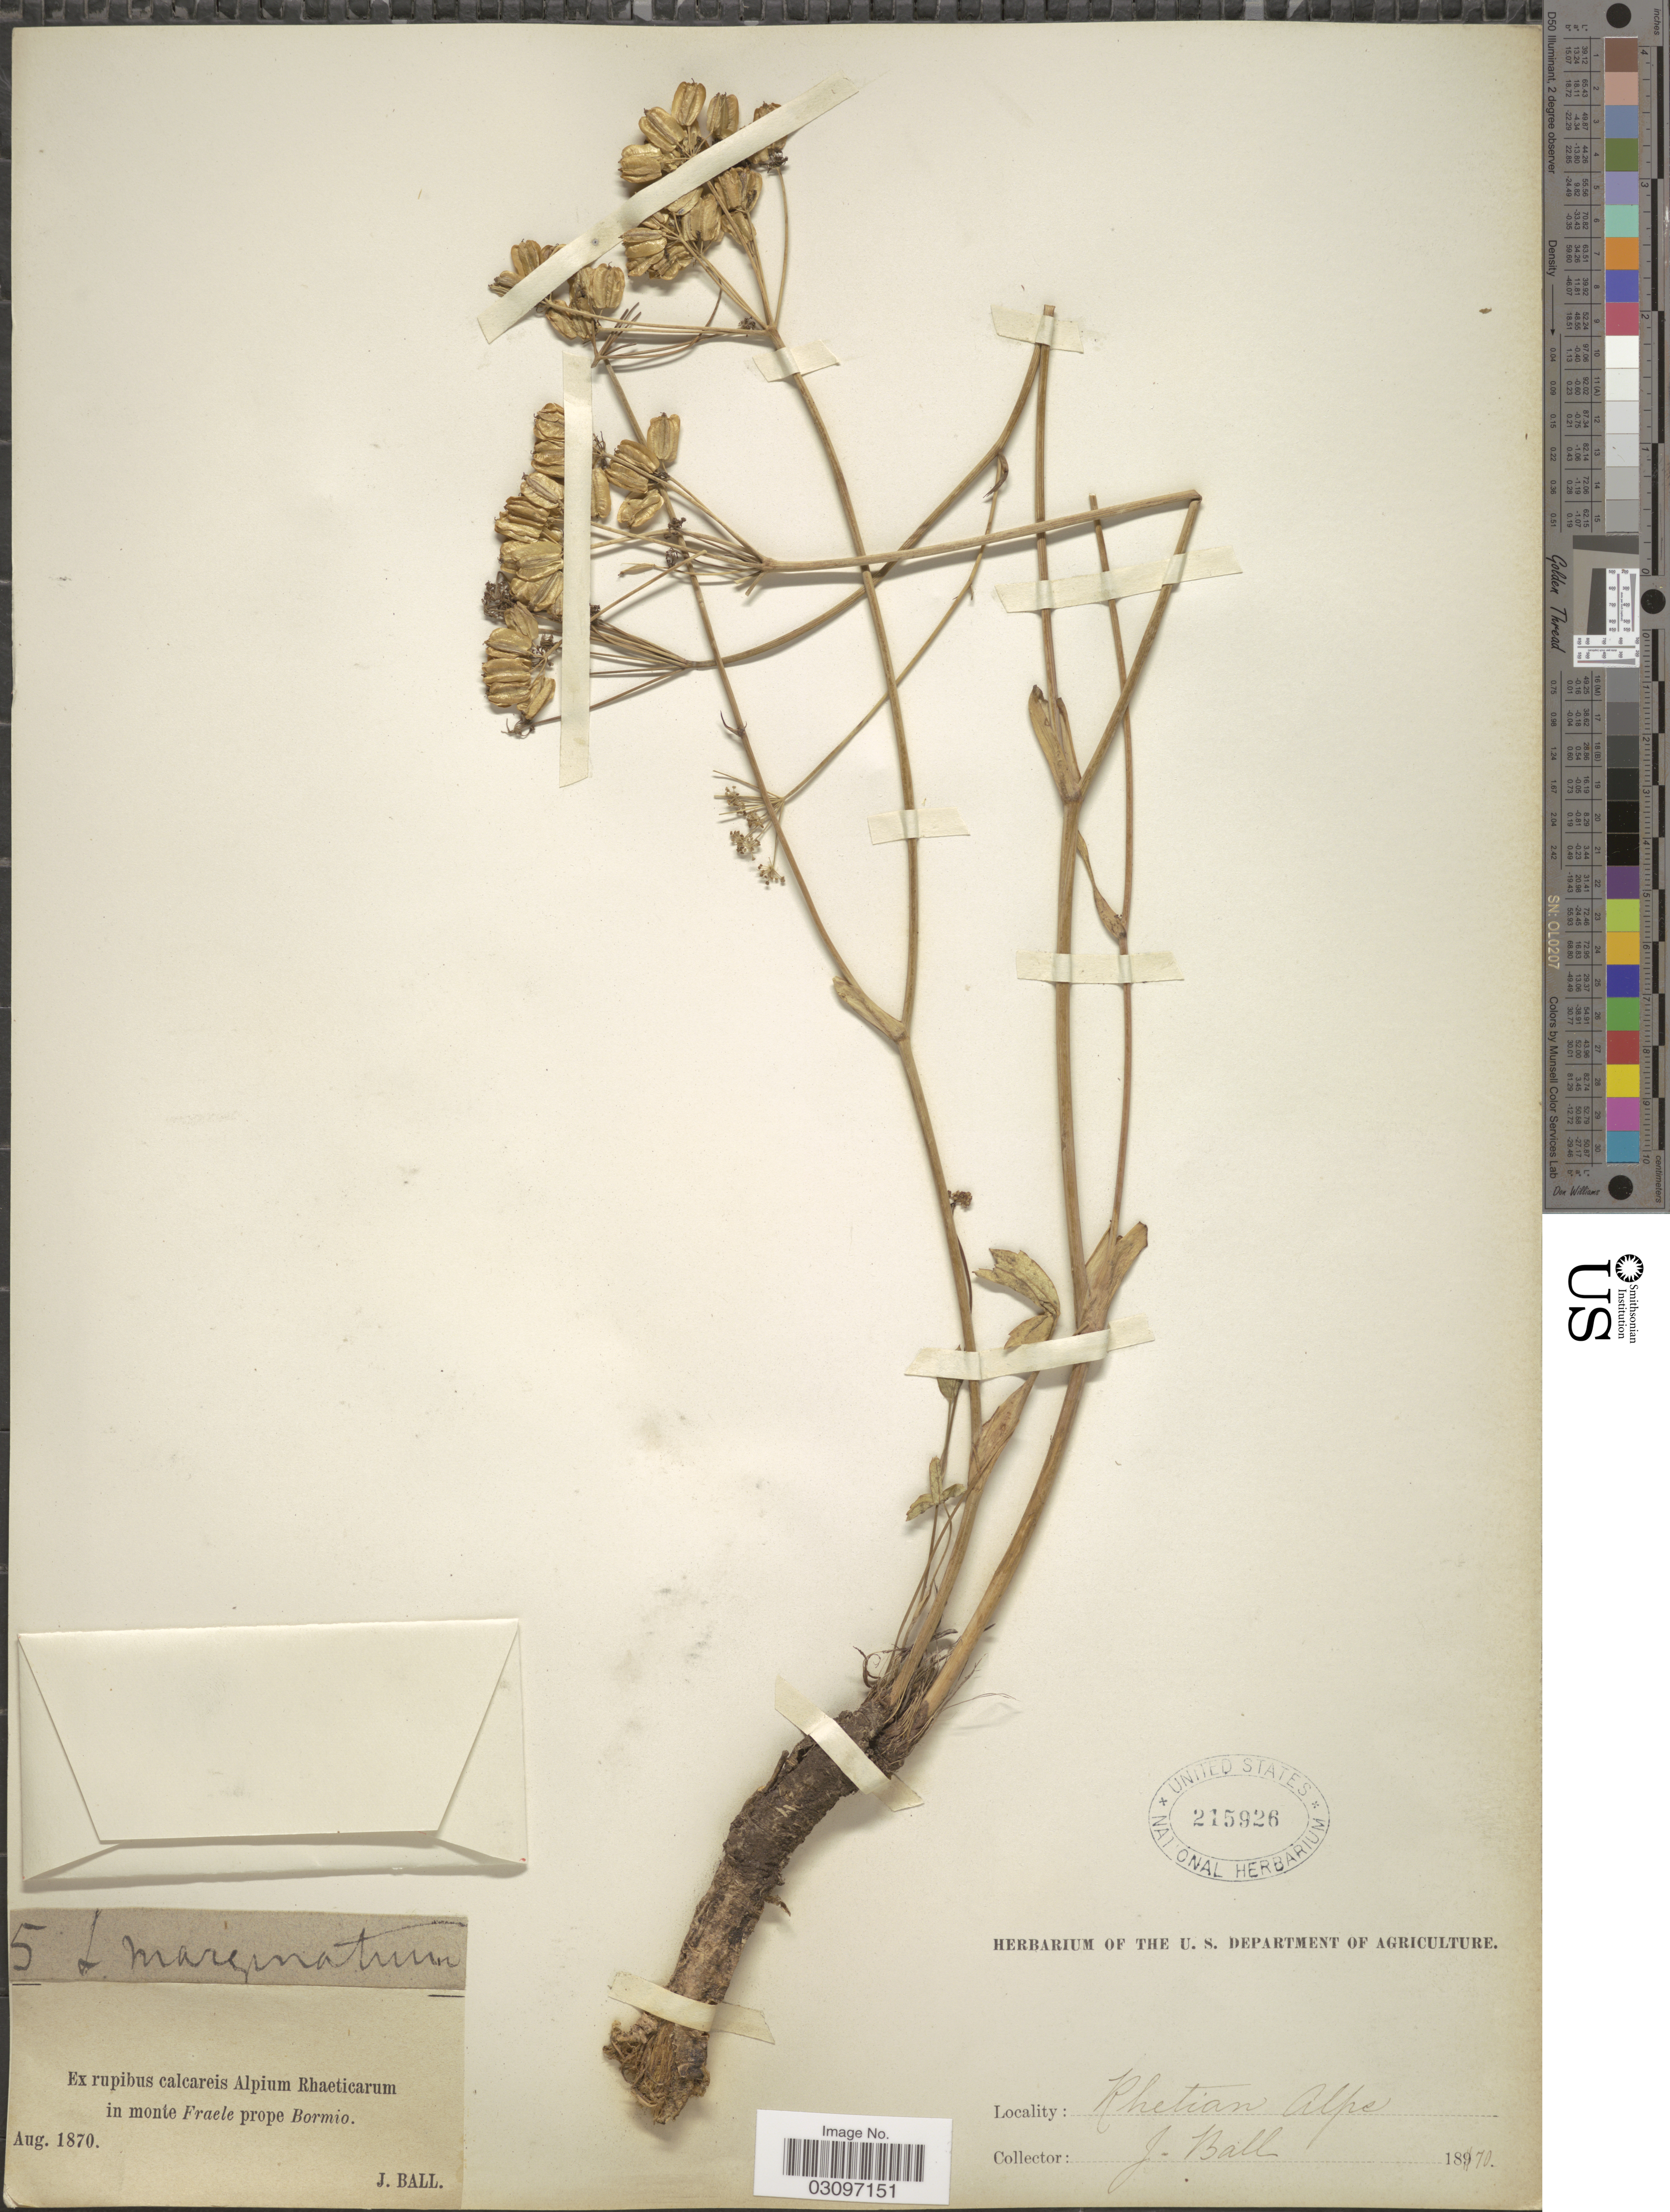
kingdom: Plantae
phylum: Tracheophyta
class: Magnoliopsida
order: Apiales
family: Apiaceae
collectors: J. Ball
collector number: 5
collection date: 1870-08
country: Italy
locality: Rhetian Alpe. Ex rupibus calcareis Alpium Rhaeticarum in monte Fraele prope Bormio.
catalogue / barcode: US 215926